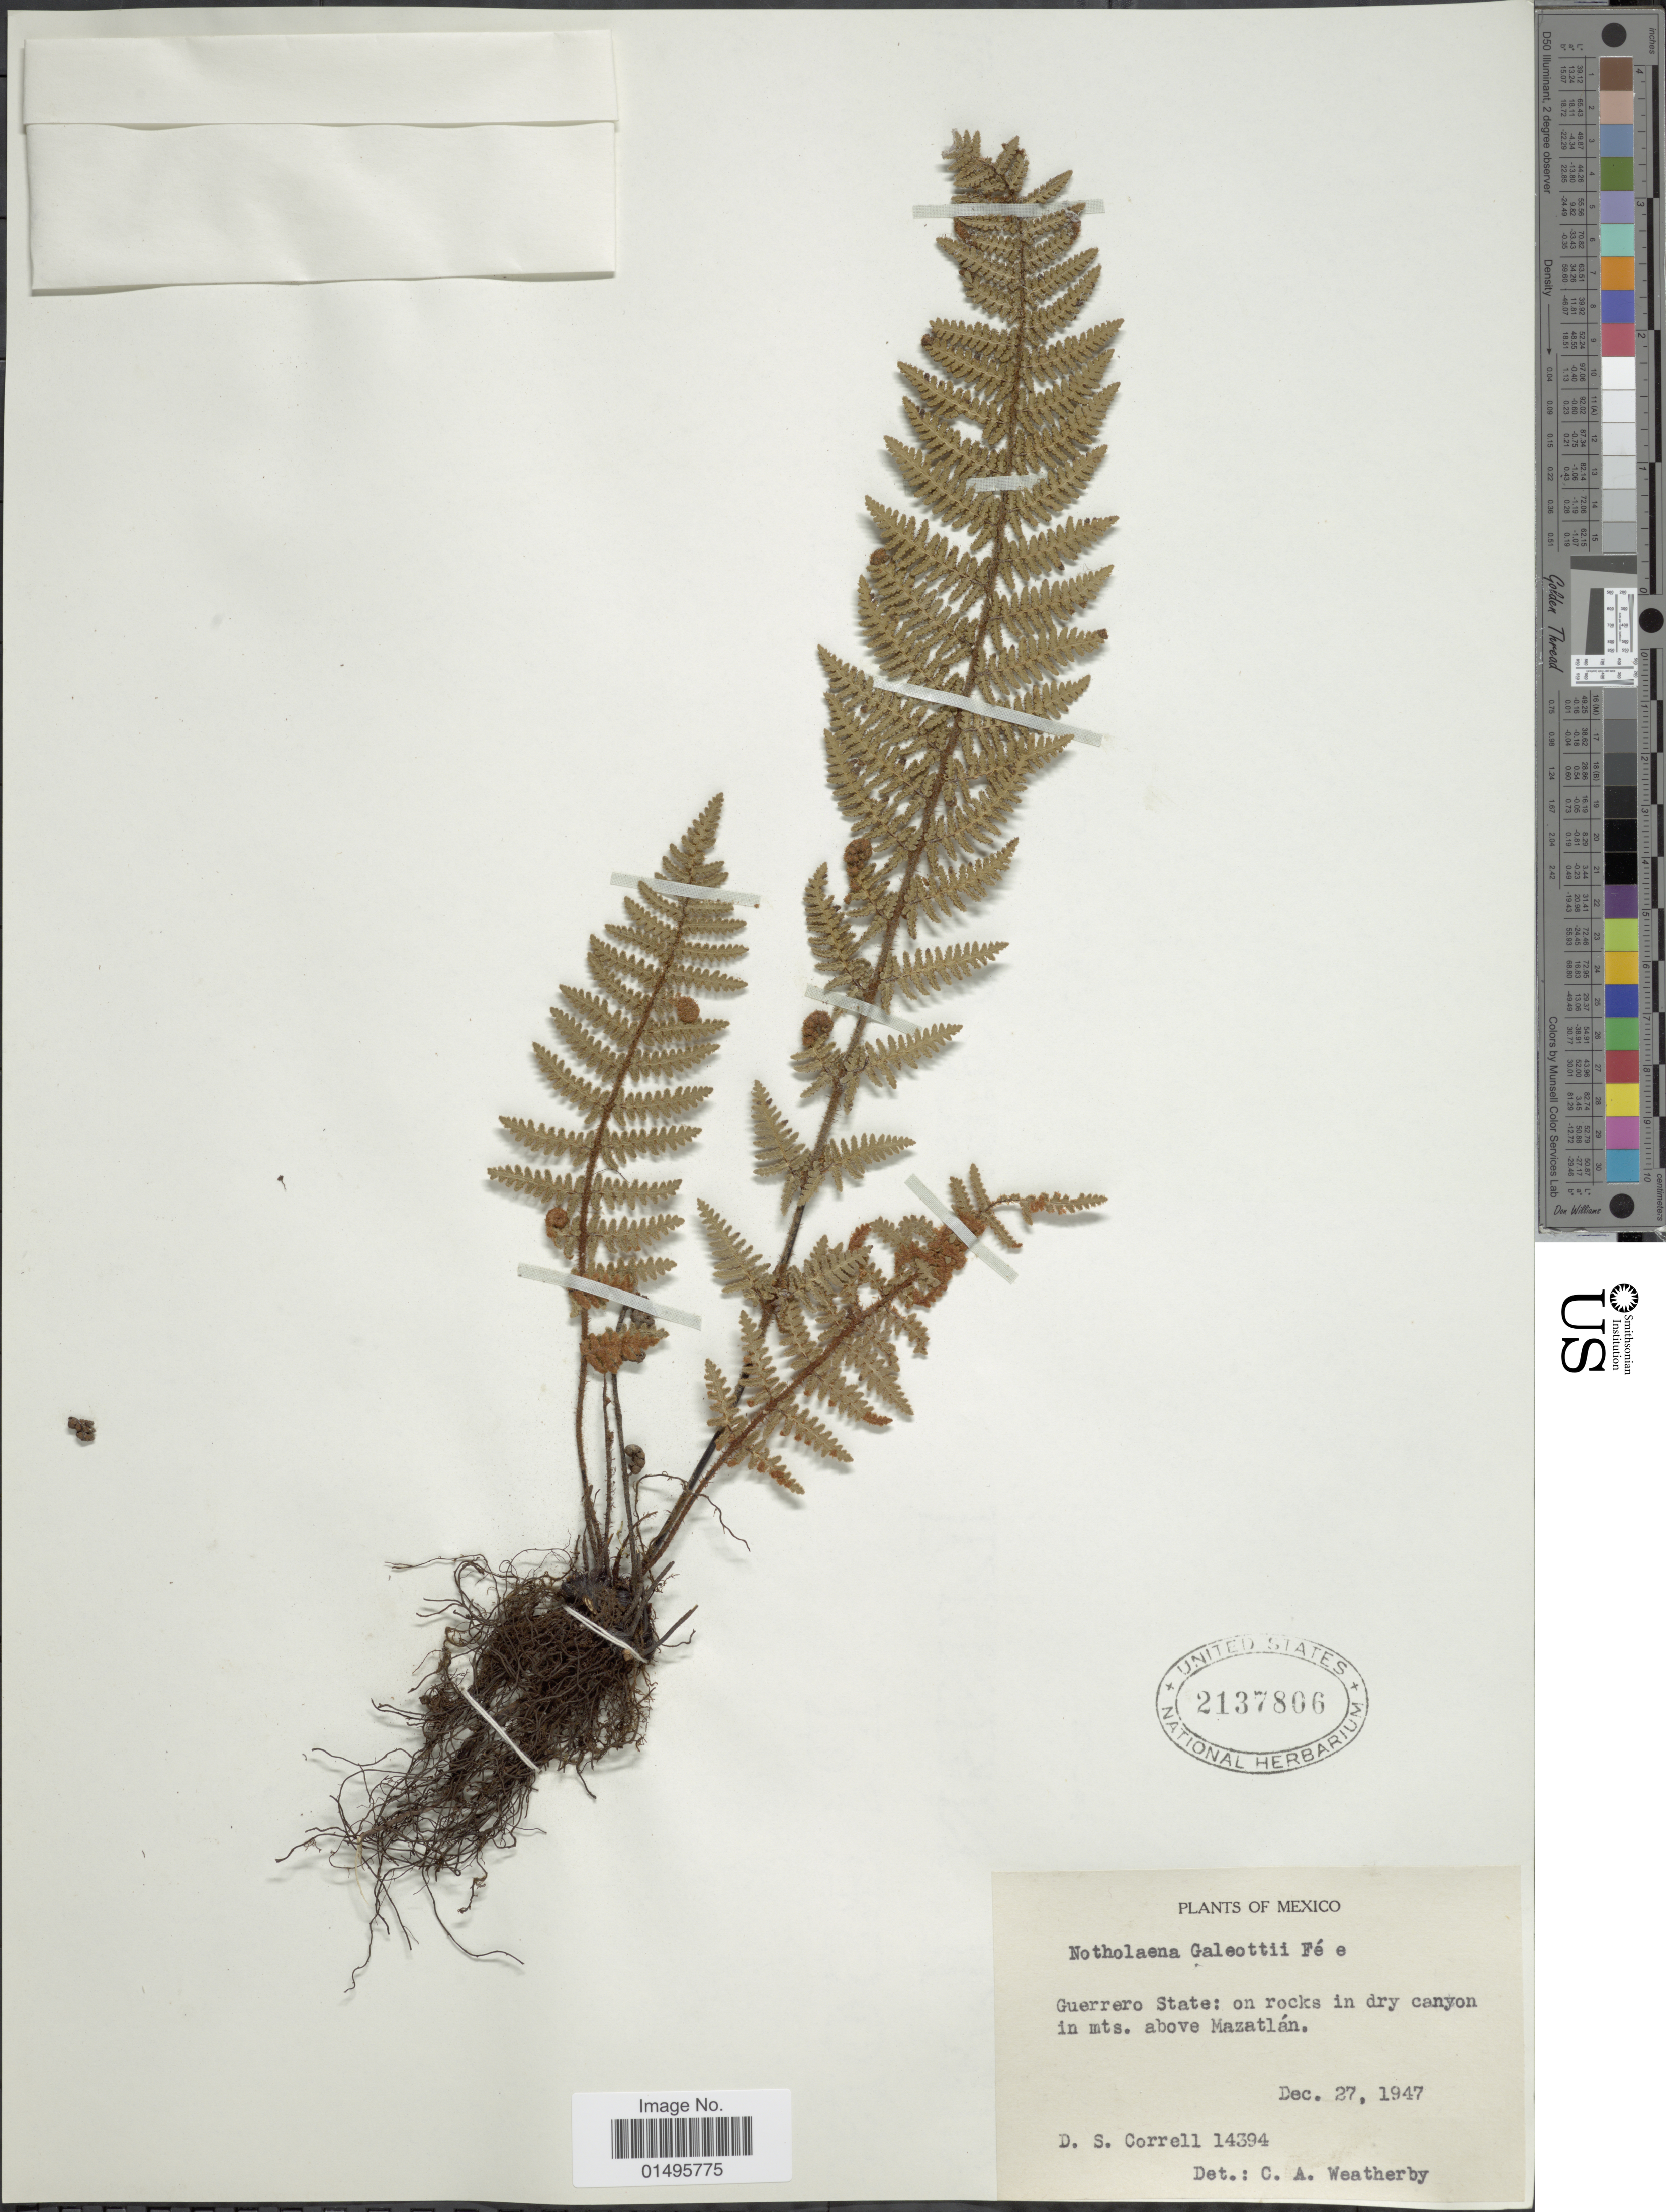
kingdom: Plantae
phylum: Tracheophyta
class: Polypodiopsida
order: Polypodiales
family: Pteridaceae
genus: Notholaena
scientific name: Notholaena galeottii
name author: Fée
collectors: D. S. Correll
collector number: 14394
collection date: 1947-12-27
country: Mexico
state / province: Guerrero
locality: On rocks in dry canyon in mts. above Mazatlán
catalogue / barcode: US 2137806